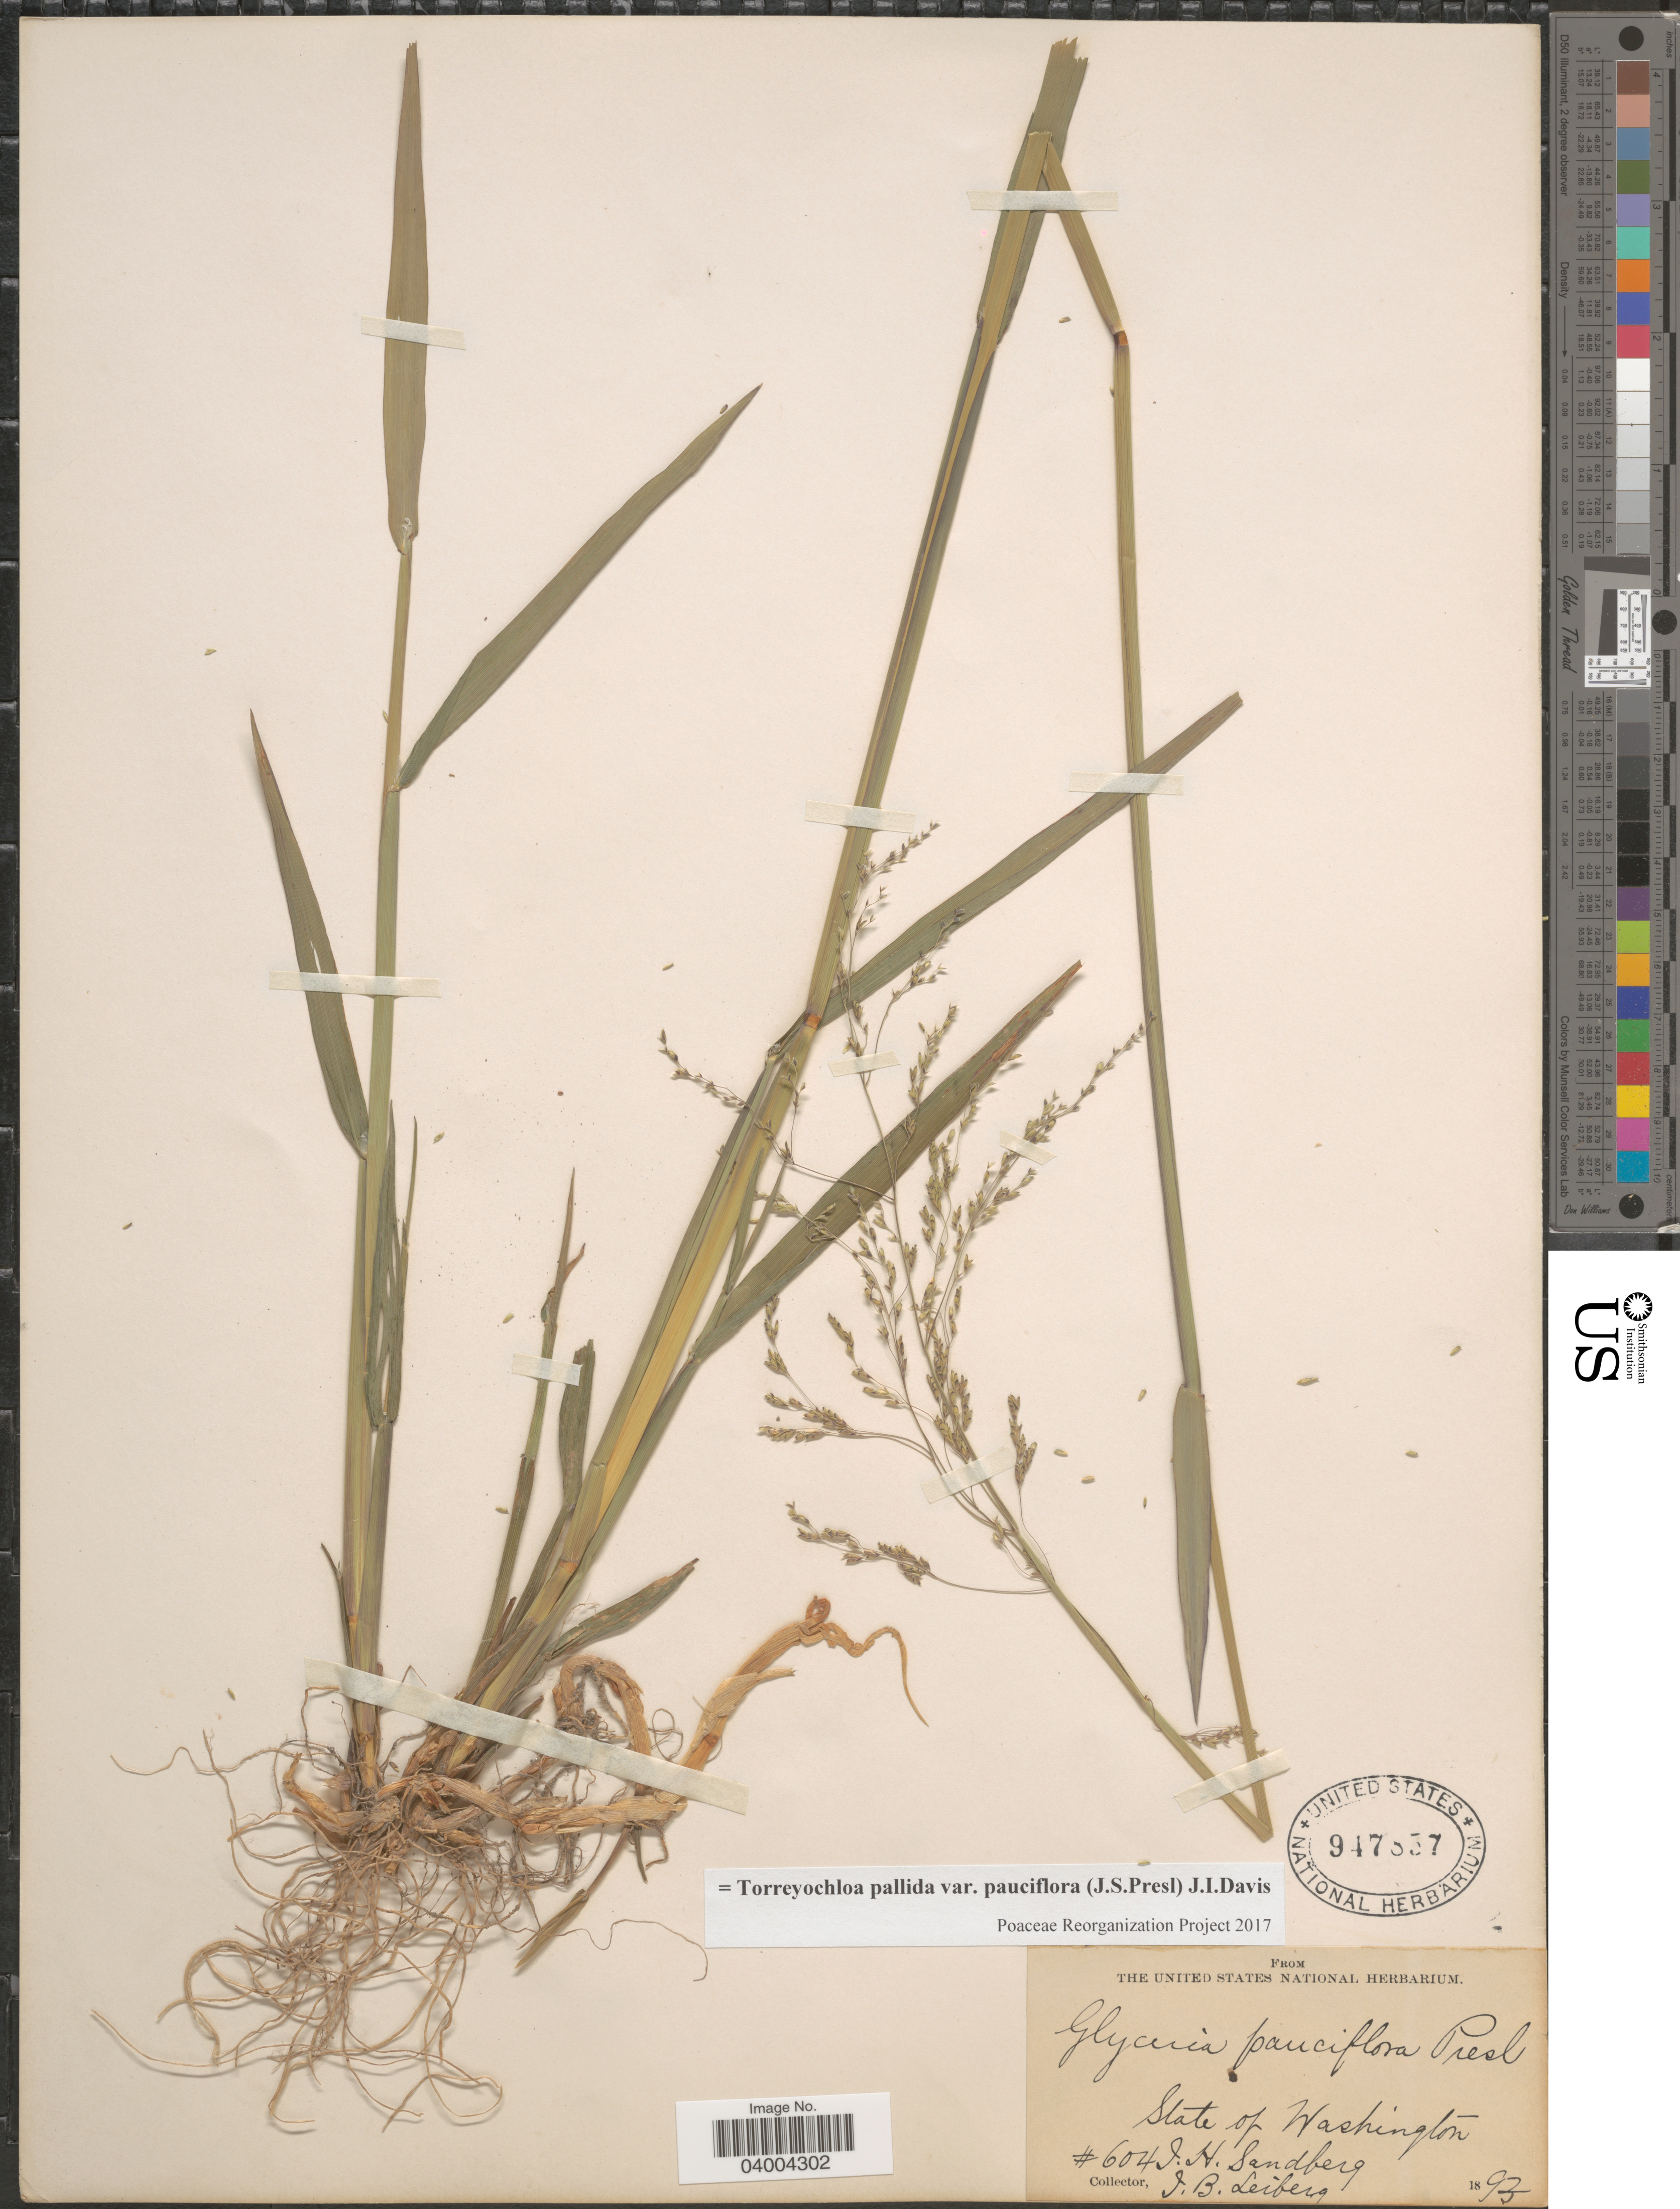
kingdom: Plantae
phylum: Tracheophyta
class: Liliopsida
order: Poales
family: Poaceae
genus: Torreyochloa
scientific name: Torreyochloa pallida var. pauciflora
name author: (J. Presl) J.I. Davis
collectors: J. H. Sandberg & J. B. Leiberg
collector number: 604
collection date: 1892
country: United States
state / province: Washington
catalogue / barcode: US 947857